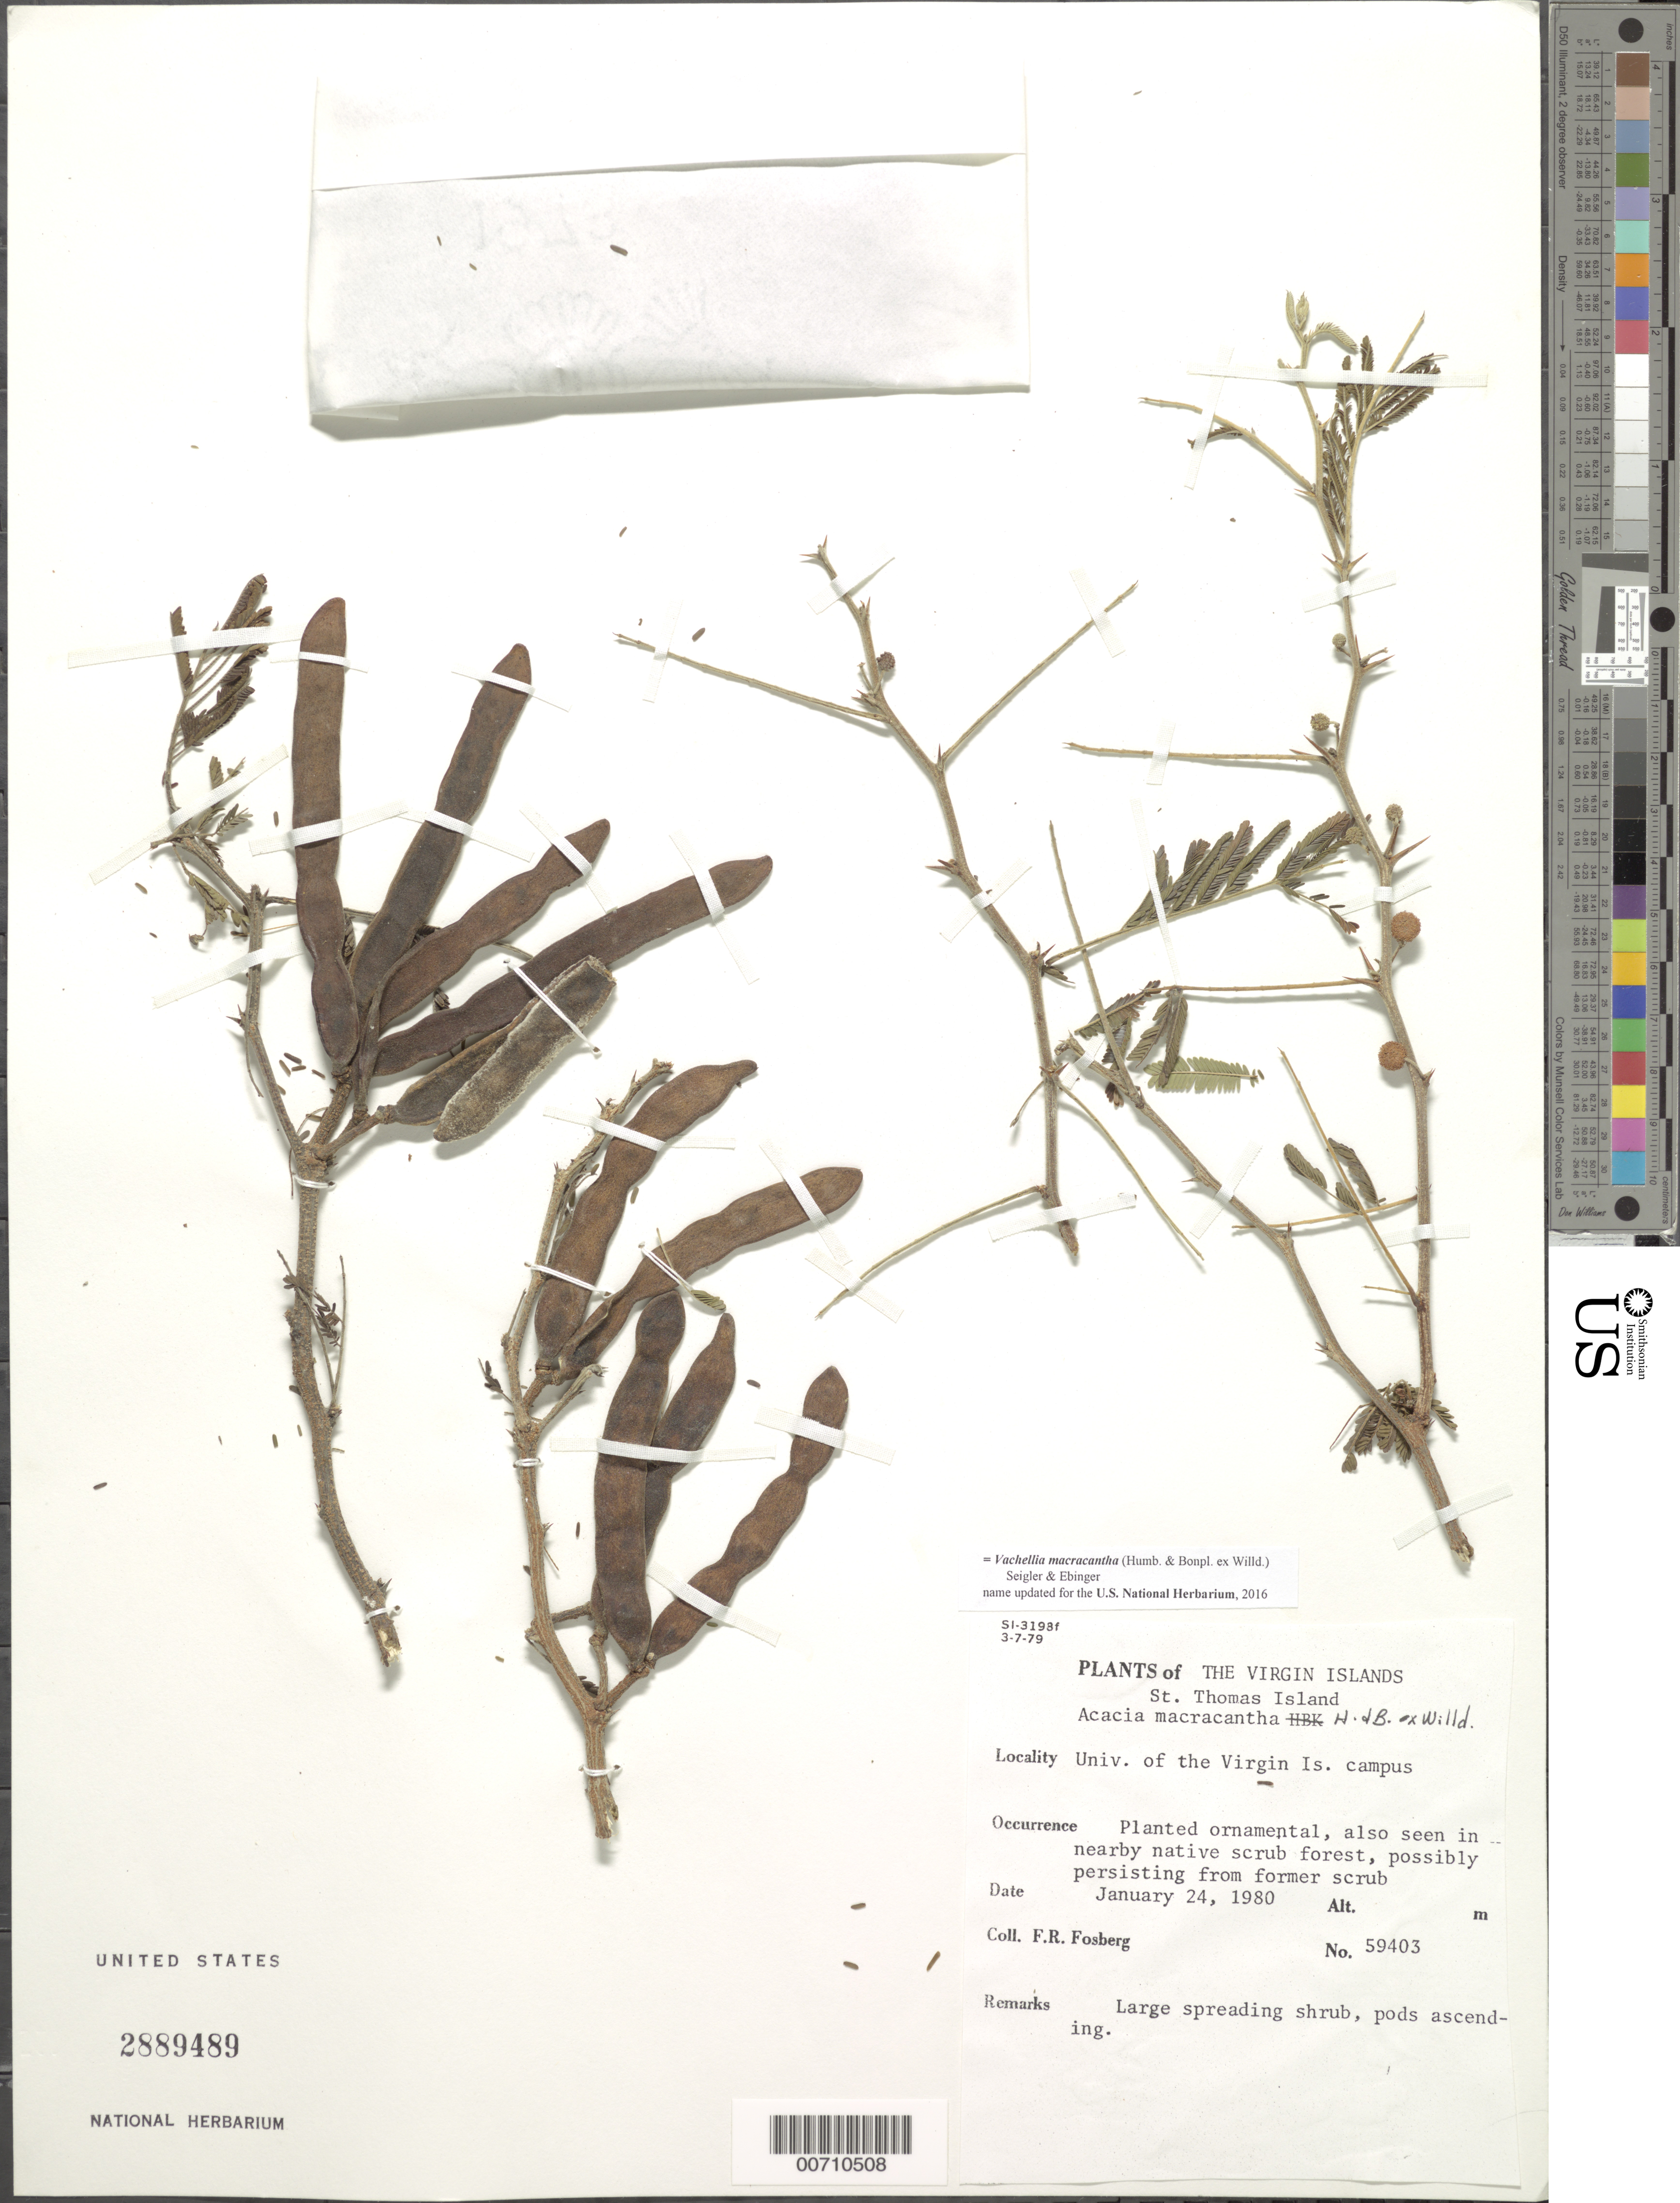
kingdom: Plantae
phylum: Tracheophyta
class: Magnoliopsida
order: Fabales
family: Fabaceae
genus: Vachellia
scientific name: Vachellia macracantha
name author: (Humb. & Bonpl. ex Willd.) Seigler & Ebinger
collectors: F. R. Fosberg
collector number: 59403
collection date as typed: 24 Jan 1980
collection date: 1980-01-24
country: U.S. Virgin Islands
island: St. Thomas Island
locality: Univ. of Virgin I. Campus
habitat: Planted ornamental, also seen in nearby native scrub forest, possibly persisting from former scrub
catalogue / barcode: US 2889489